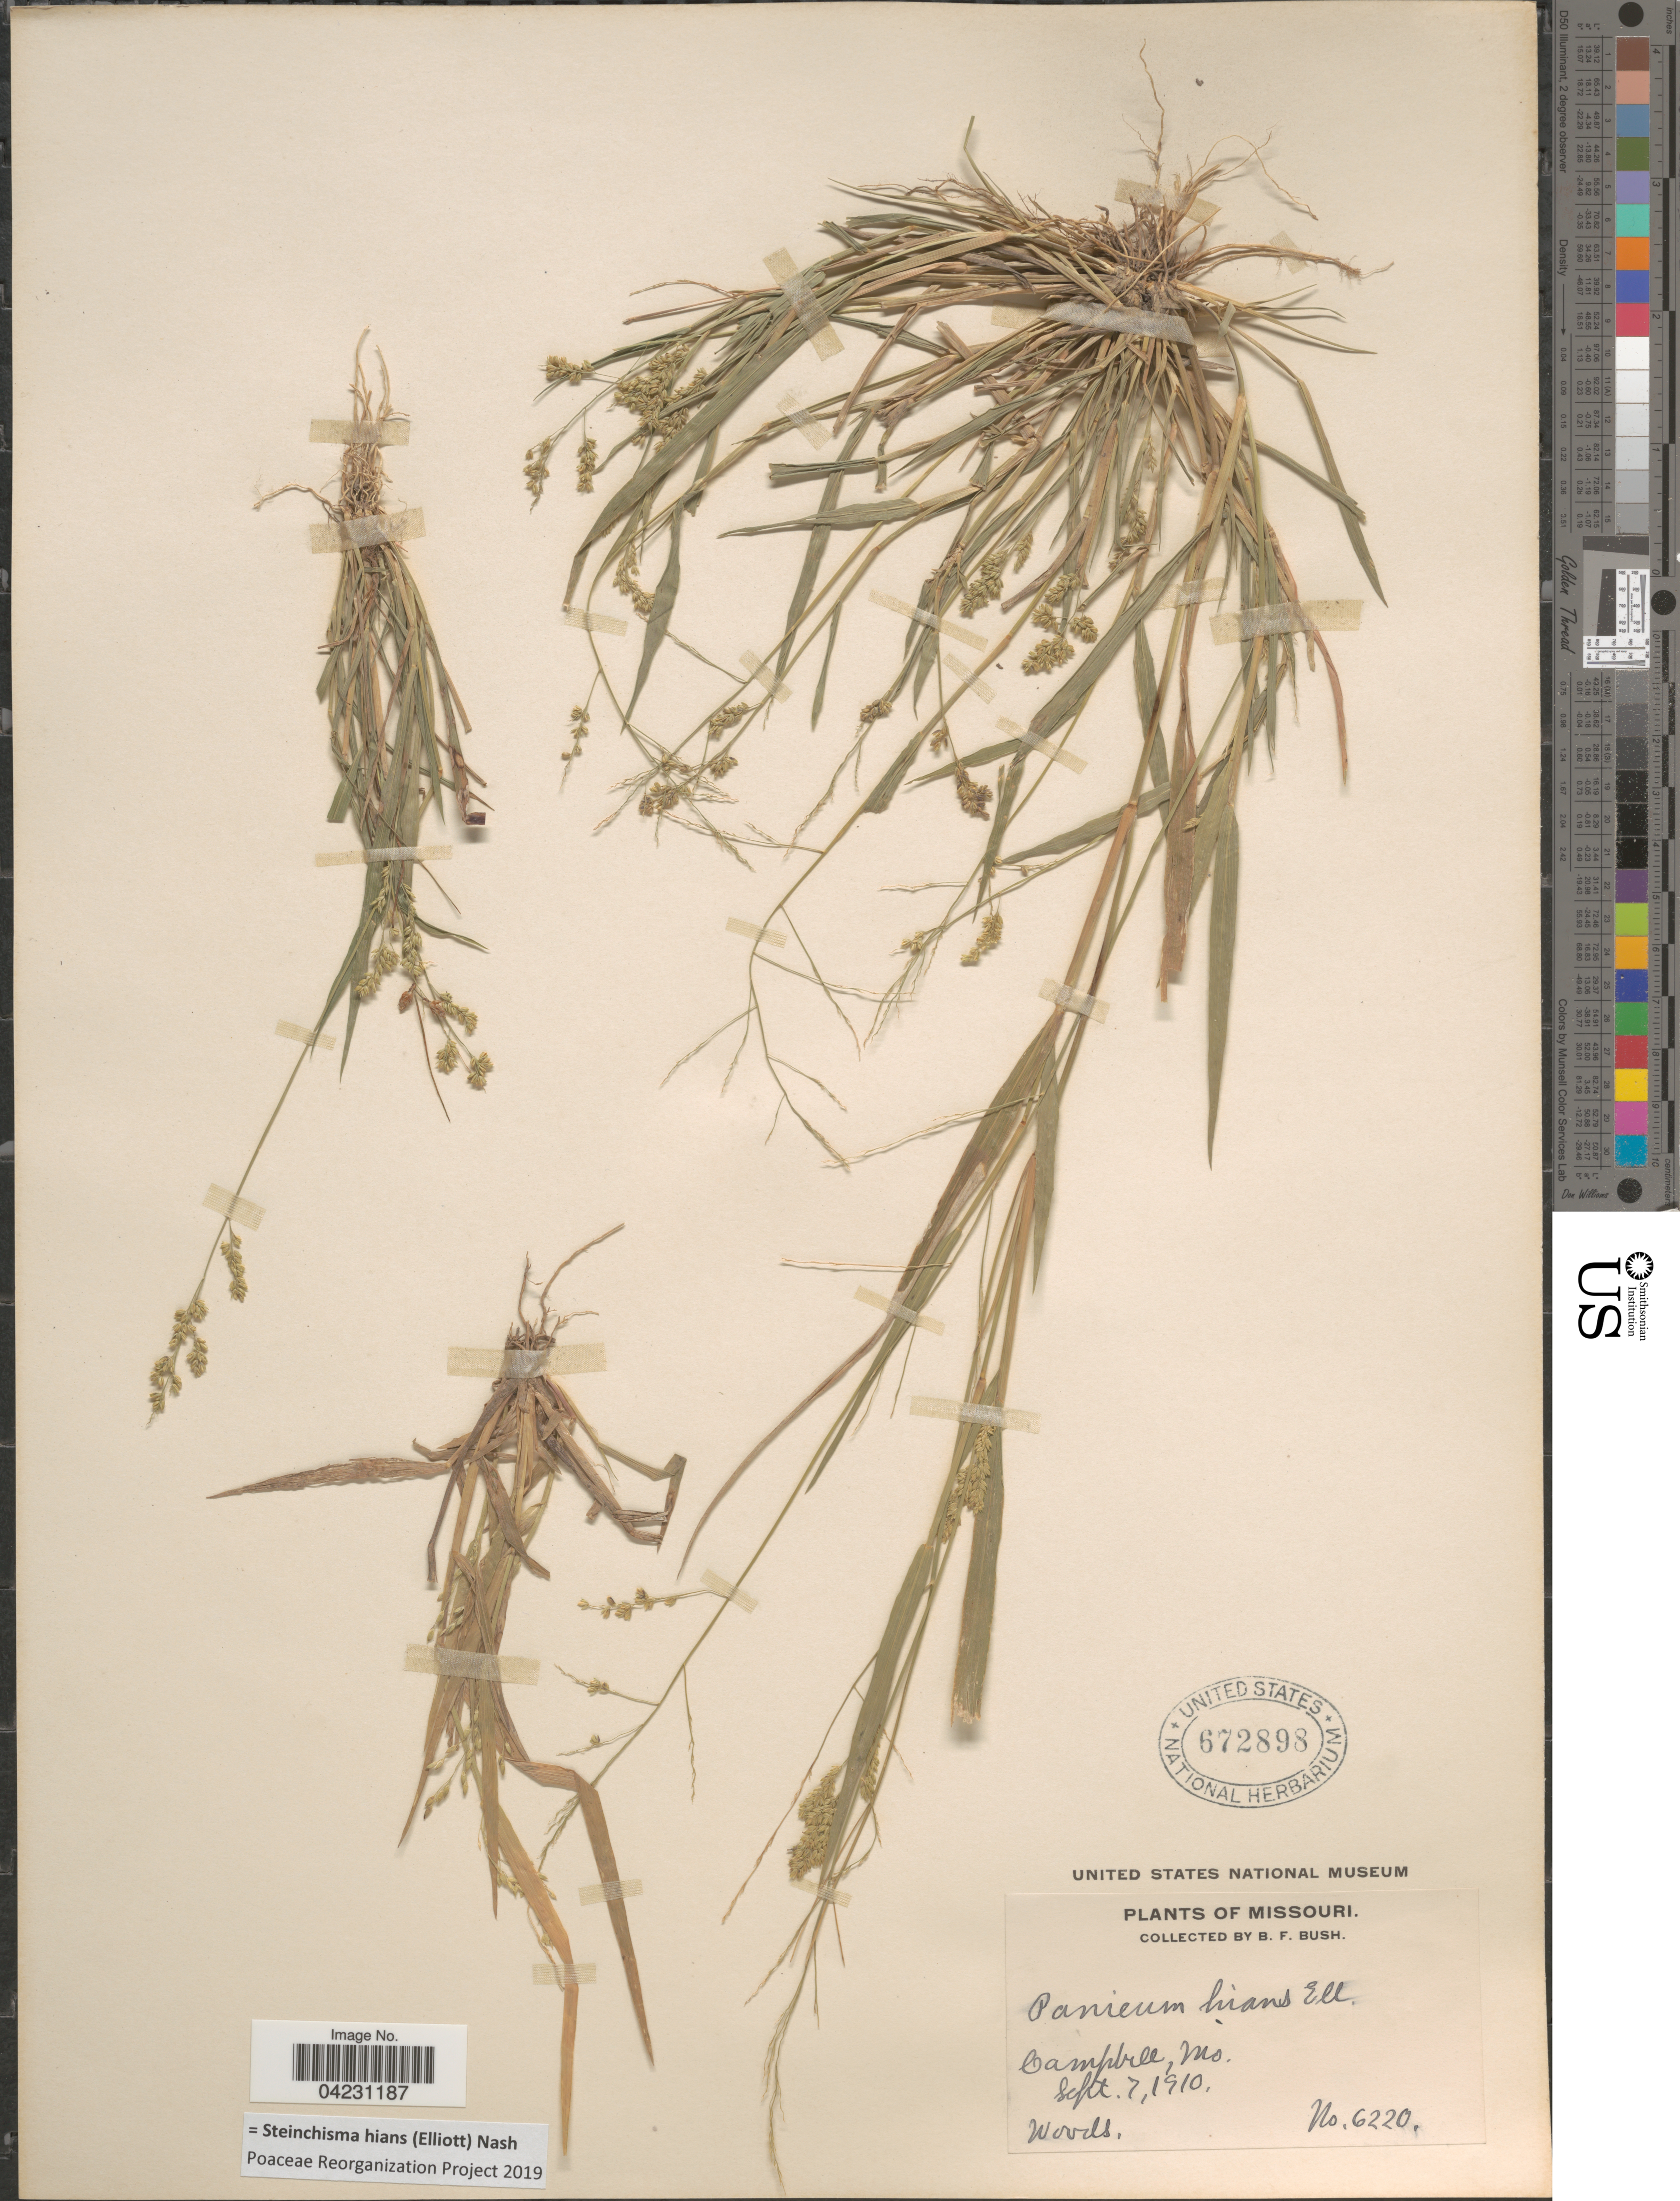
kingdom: Plantae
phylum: Tracheophyta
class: Liliopsida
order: Poales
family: Poaceae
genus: Steinchisma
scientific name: Steinchisma hians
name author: (Elliott) Nash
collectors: B. F. Bush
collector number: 6220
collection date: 1910-09-07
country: United States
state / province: Missouri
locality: Campbell.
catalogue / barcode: US 672898